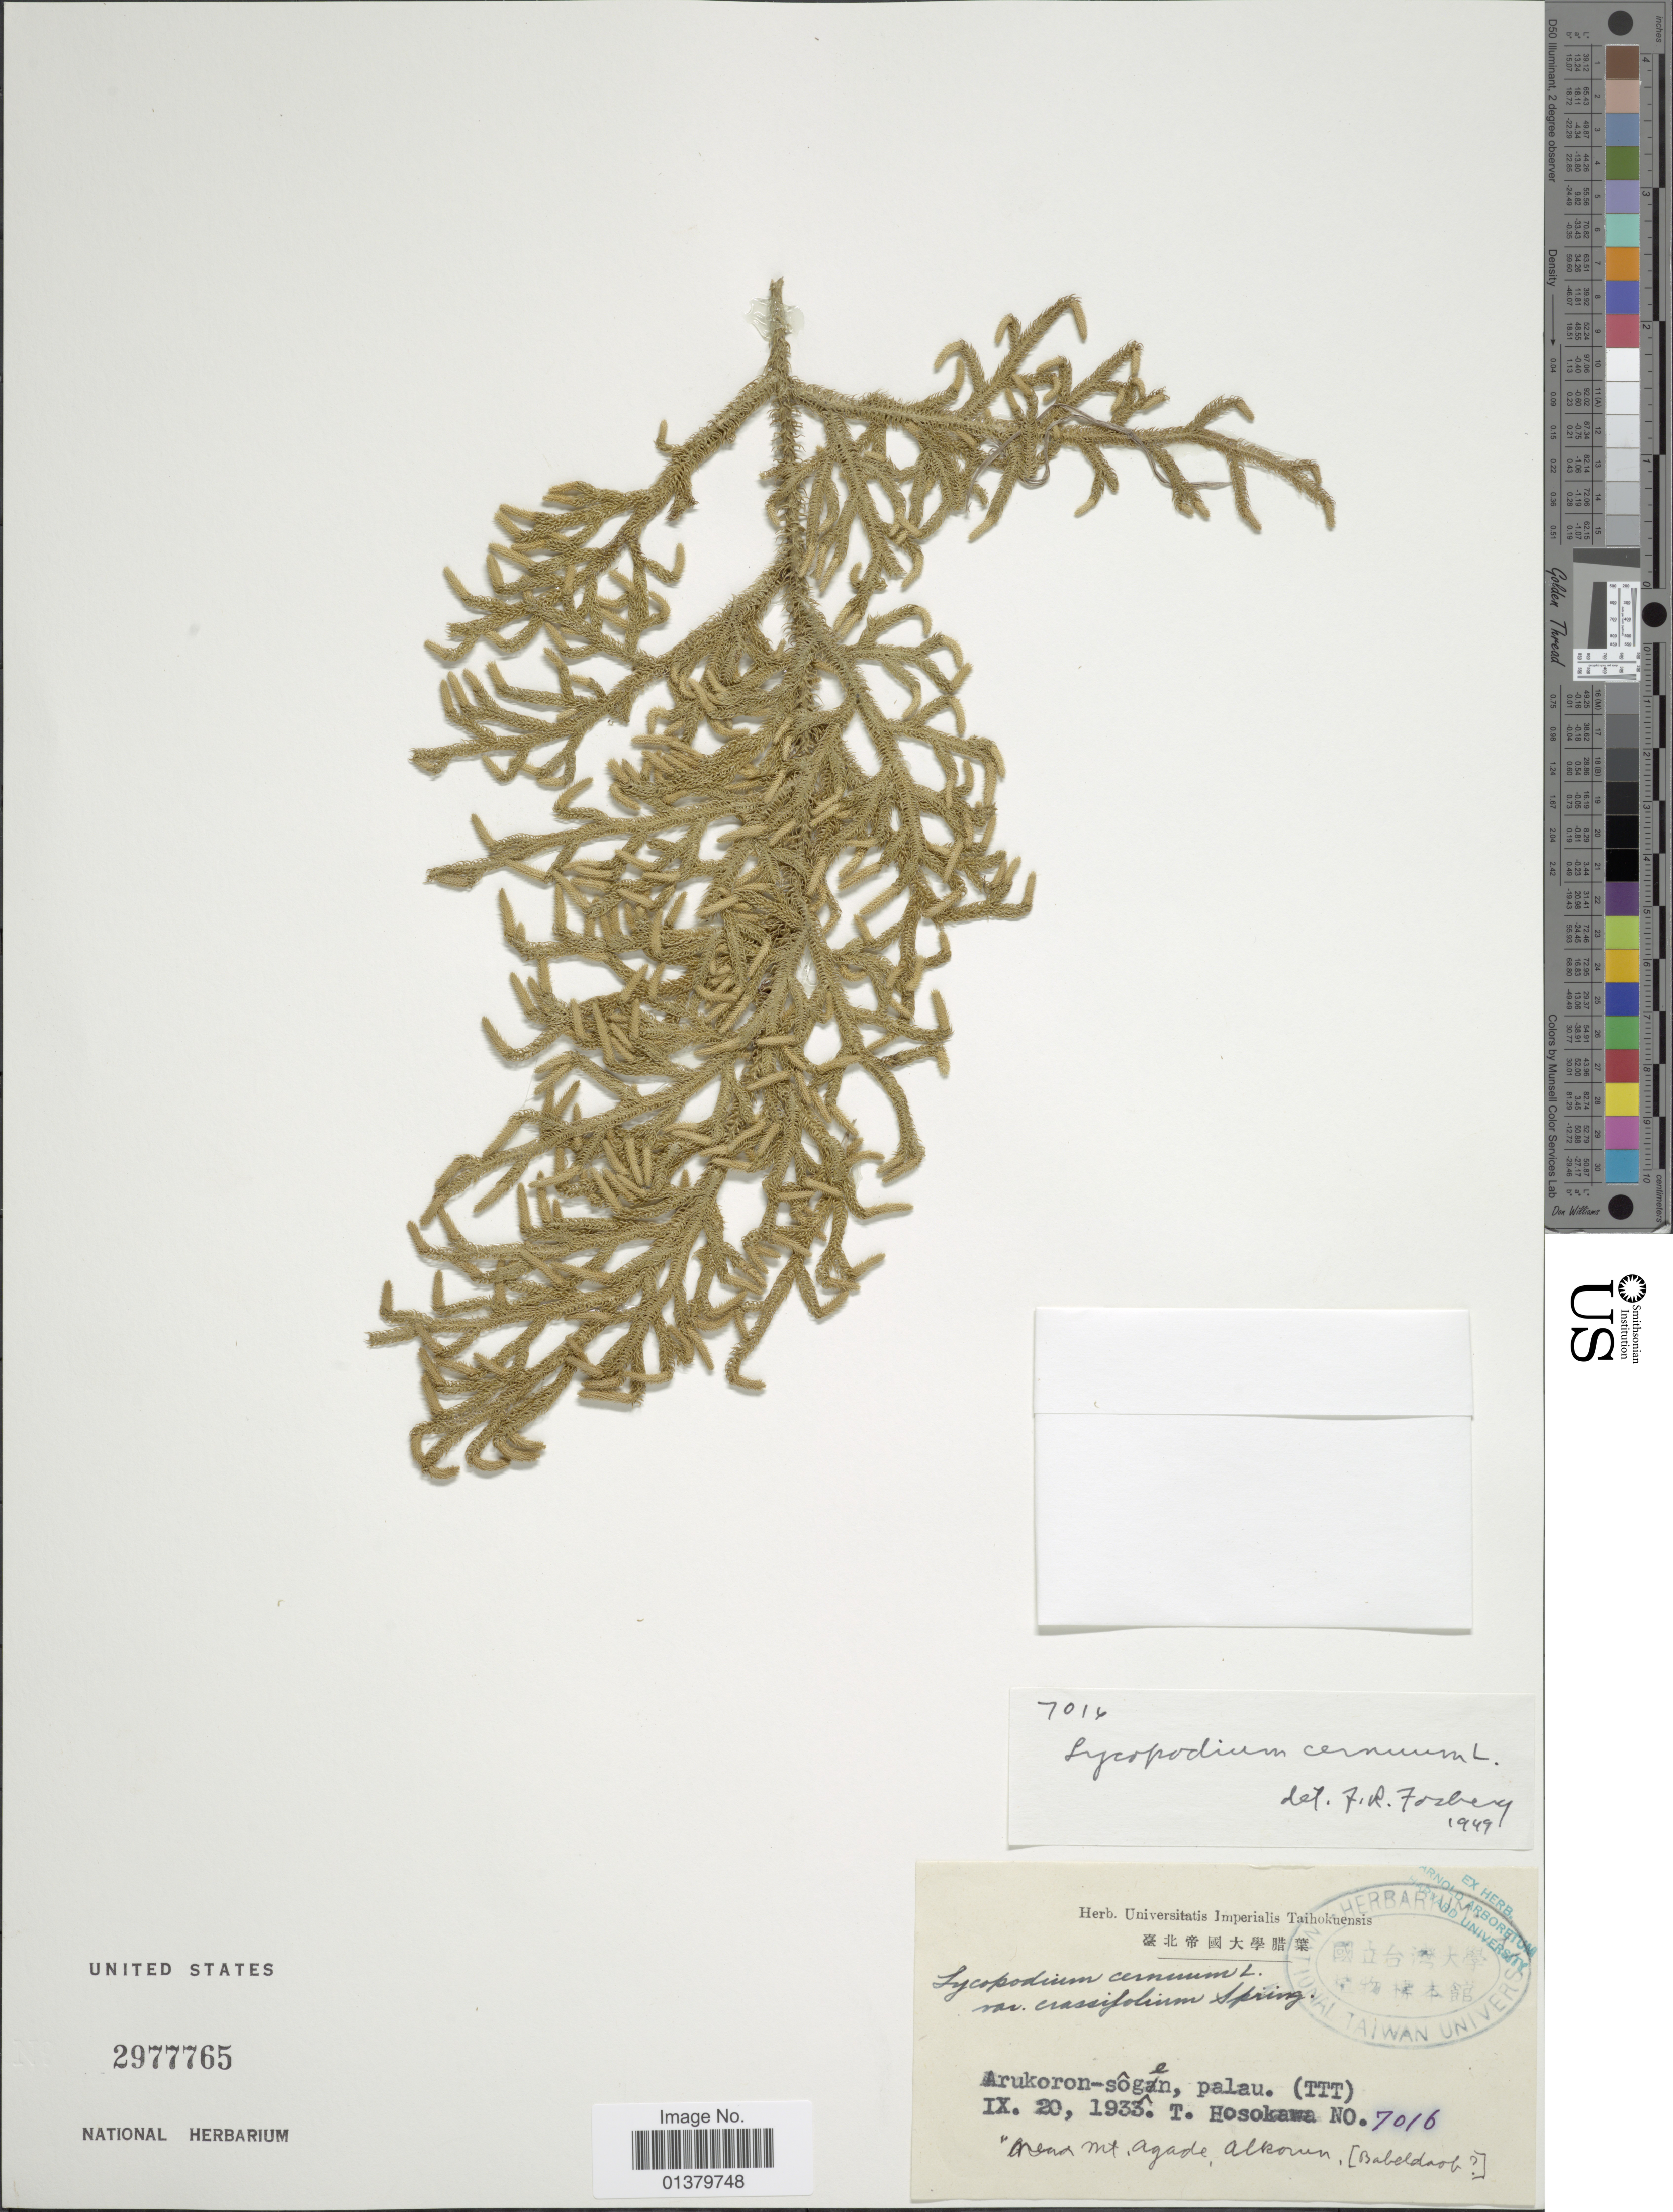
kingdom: Plantae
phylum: Tracheophyta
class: Lycopodiopsida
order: Lycopodiales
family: Lycopodiaceae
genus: Palhinhaea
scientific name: Palhinhaea cernua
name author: (L.) Vasc. & Franco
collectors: T. Hosokawa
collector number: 7016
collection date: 1933-09-20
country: Palau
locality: Arukoron-sôgen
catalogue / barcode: US 2977765